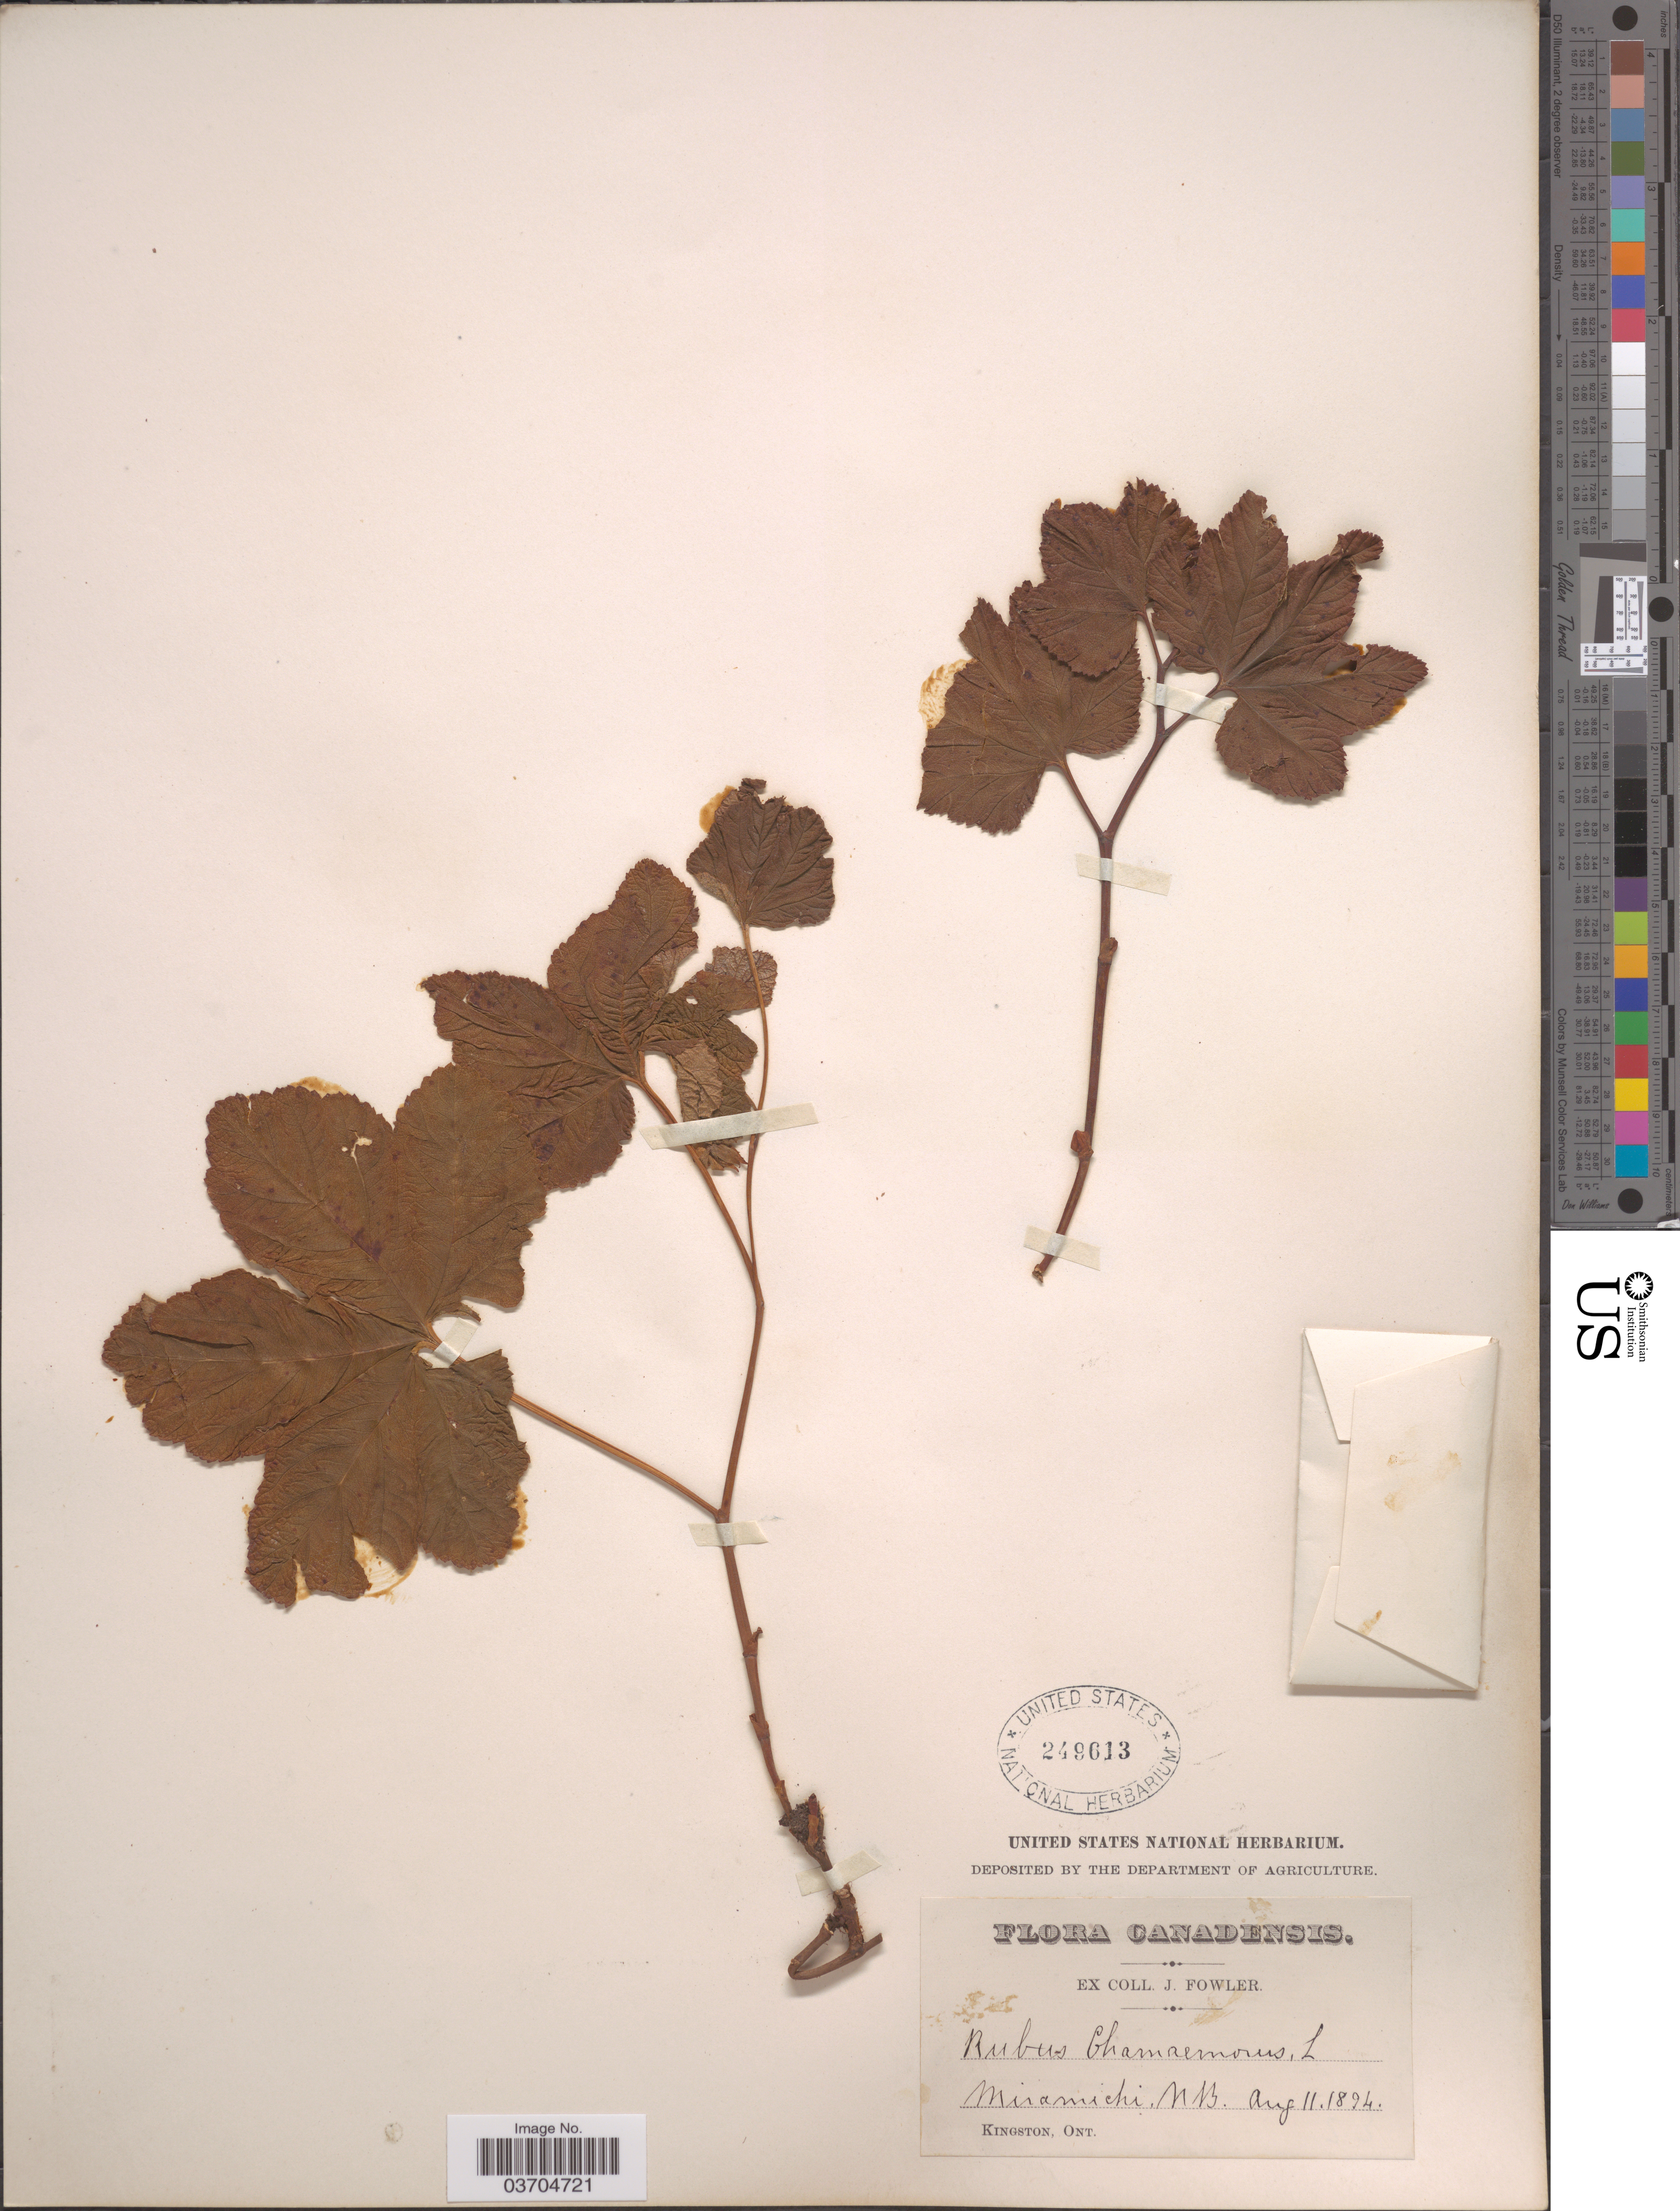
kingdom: Plantae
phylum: Tracheophyta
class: Magnoliopsida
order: Rosales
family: Rosaceae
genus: Rubus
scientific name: Rubus chamaemorus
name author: L.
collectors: J. Fowler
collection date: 1894-08-11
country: Canada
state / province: New Brunswick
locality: Miramichi.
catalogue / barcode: US 249613